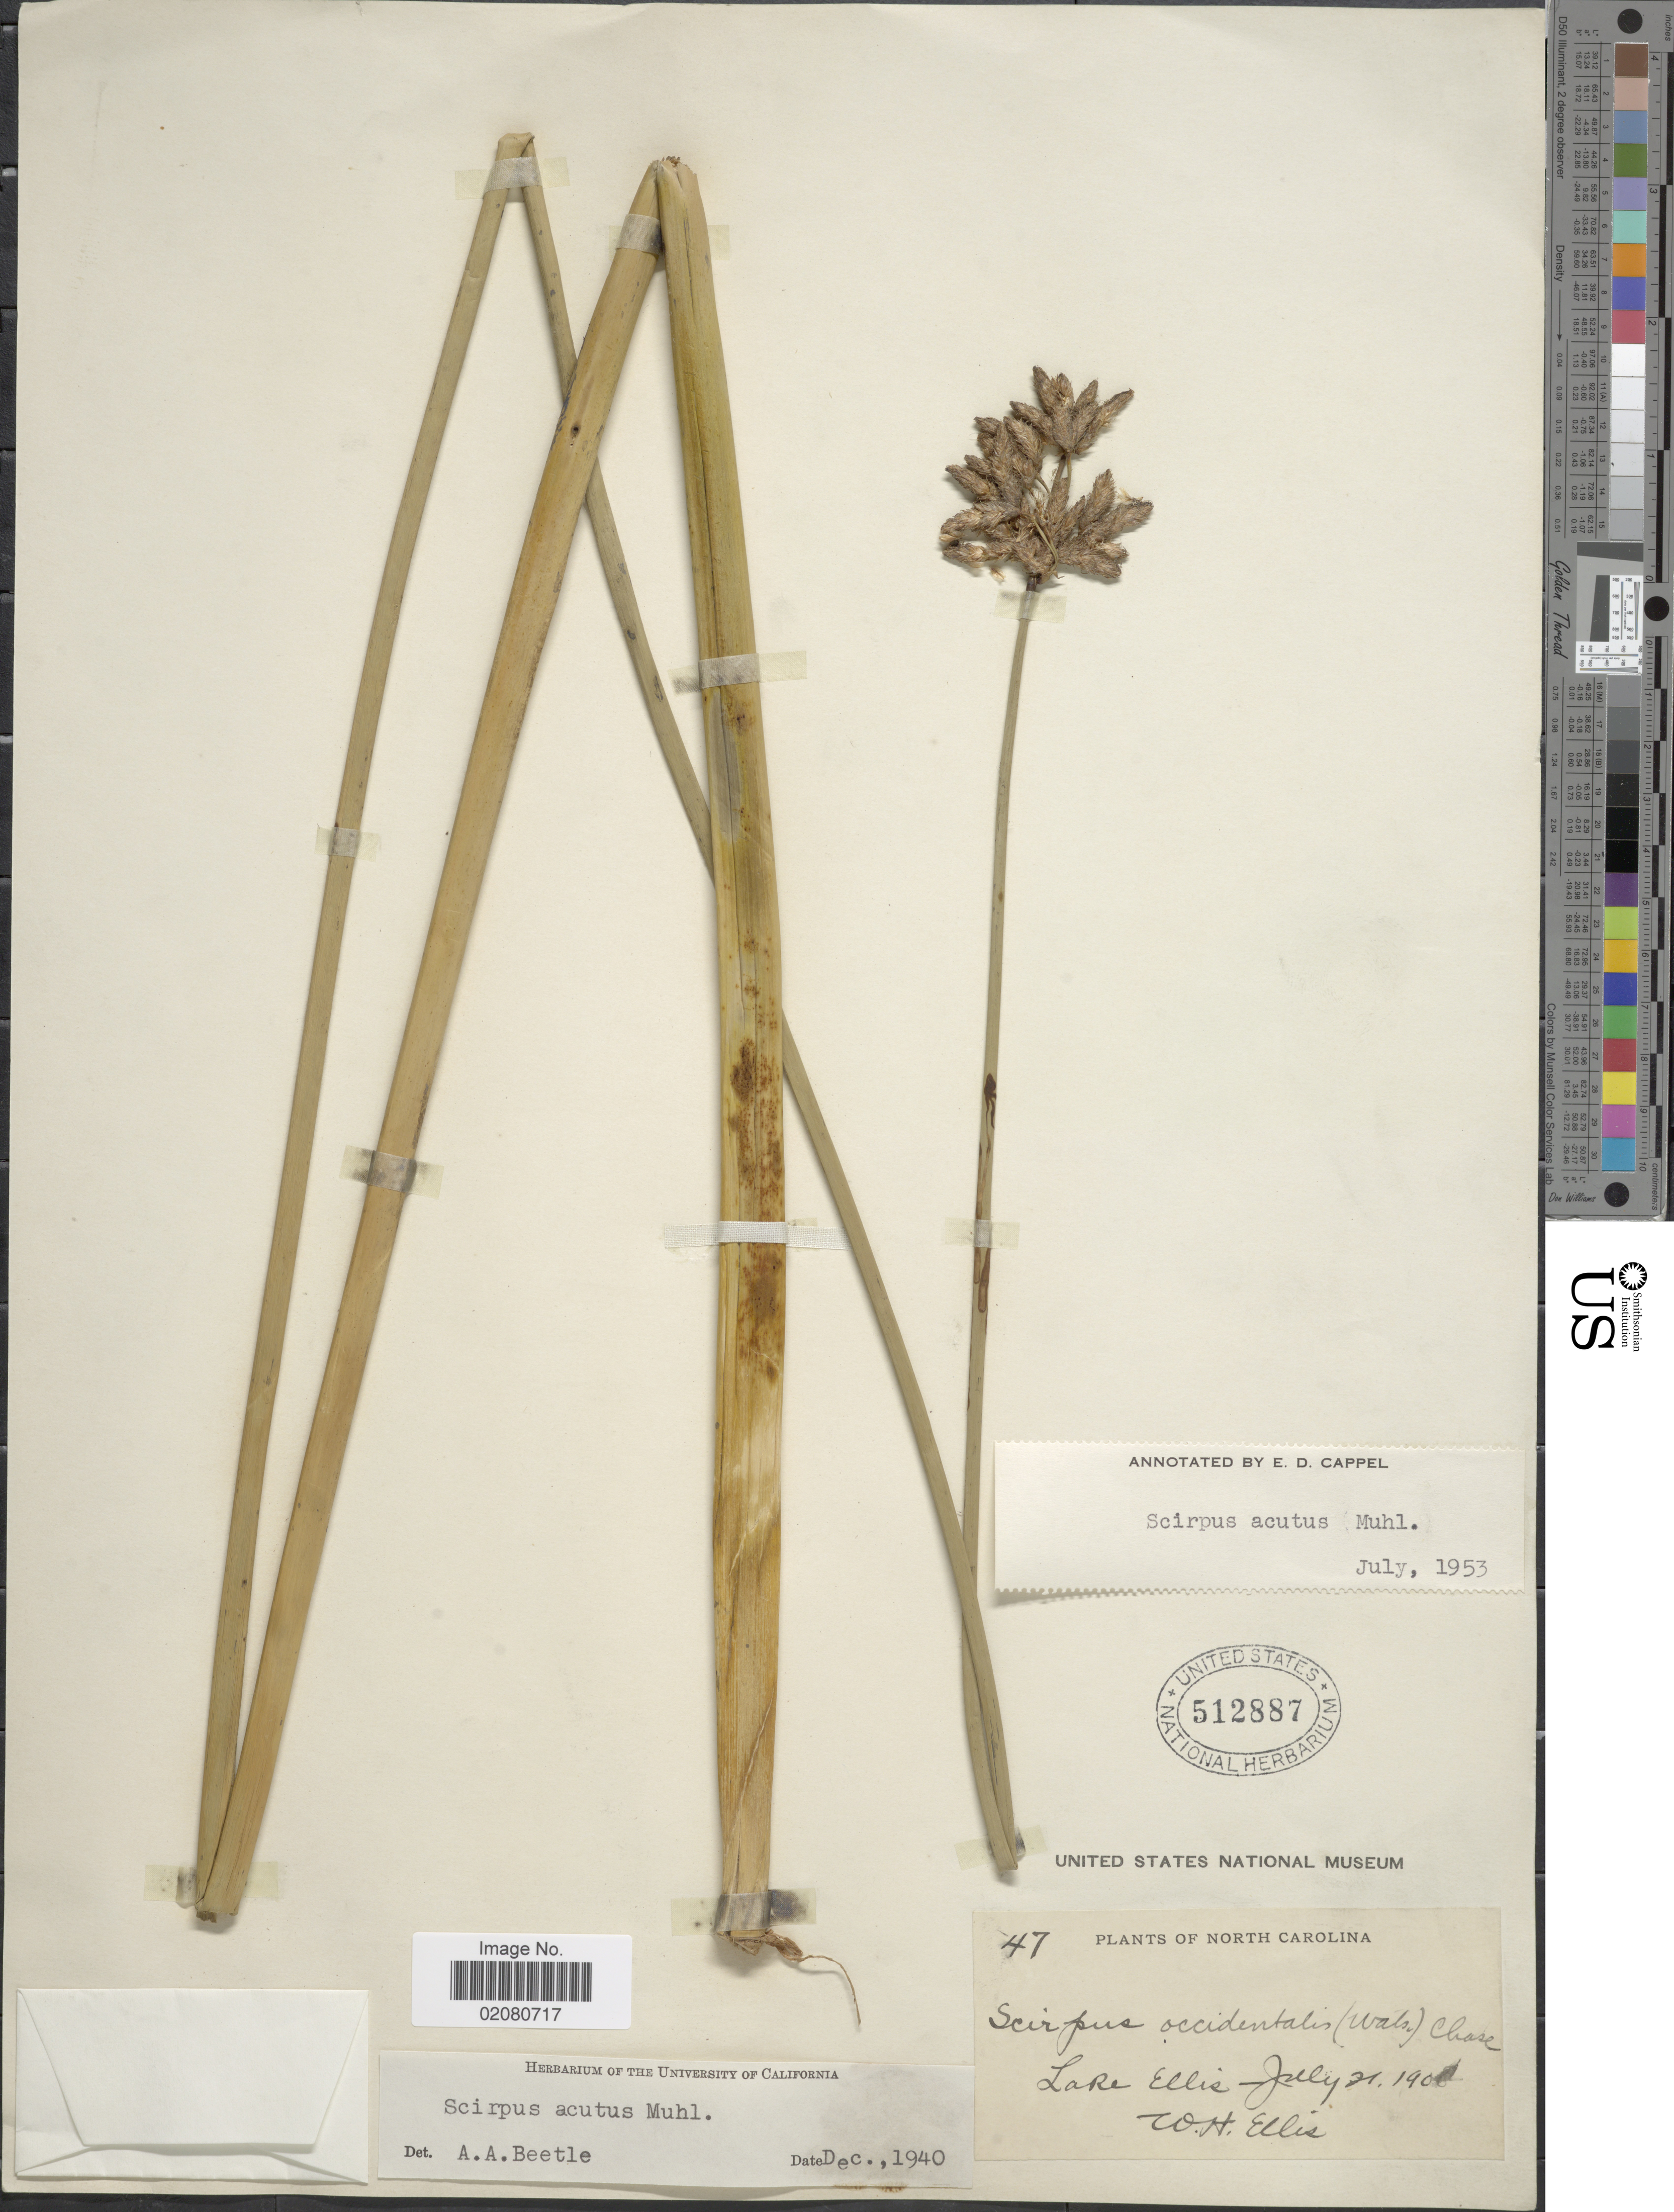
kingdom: Plantae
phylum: Tracheophyta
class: Liliopsida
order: Poales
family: Cyperaceae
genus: Schoenoplectus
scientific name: Schoenoplectus acutus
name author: (Muhl. ex Bigelow) Á. Löve & D. Löve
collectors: W. Ellis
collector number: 47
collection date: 1908-07-21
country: United States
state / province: North Carolina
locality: North Carolina. Lake Ellis.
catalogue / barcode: US 512887